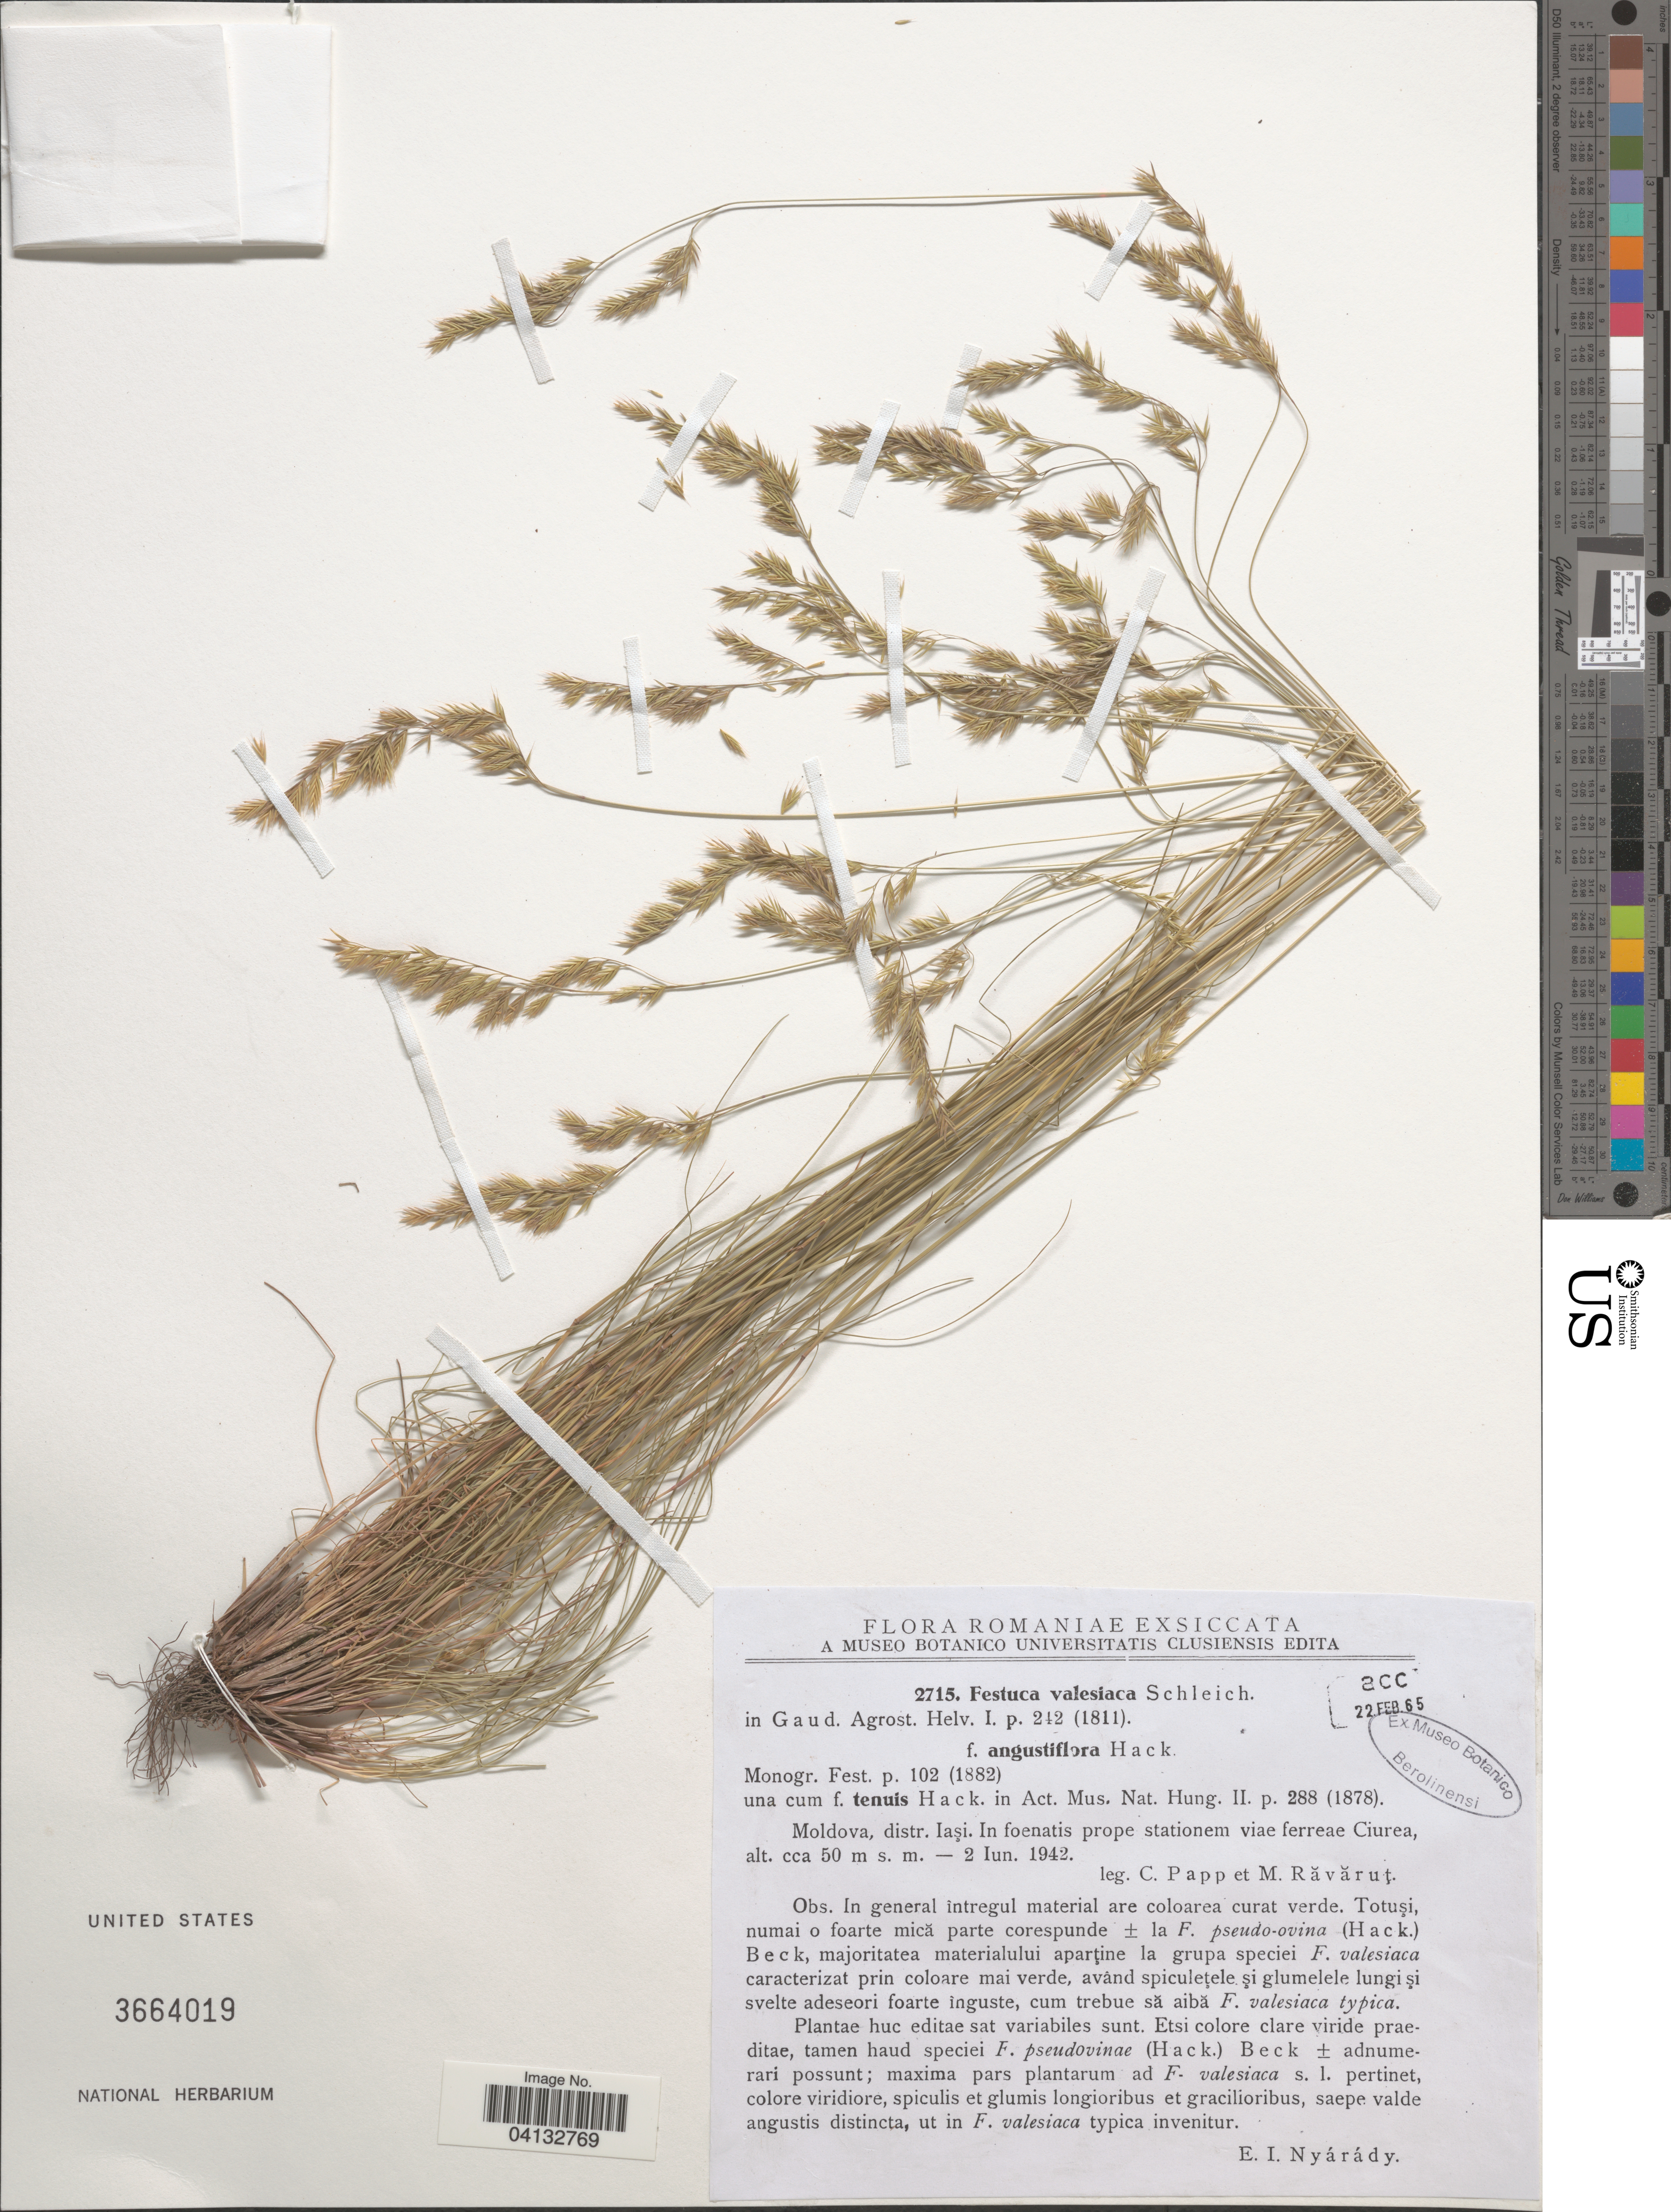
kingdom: Plantae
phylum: Tracheophyta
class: Liliopsida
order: Poales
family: Poaceae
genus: Festuca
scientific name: Festuca valesiaca f. angustiflora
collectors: C. Papp & M. Răvăruţ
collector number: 2715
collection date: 1942-06-02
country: Romania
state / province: Iasi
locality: Moldova, distr. Iaşi. In foenatis prope stationem viae ferreae Ciurea.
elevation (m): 50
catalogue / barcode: US 3664019